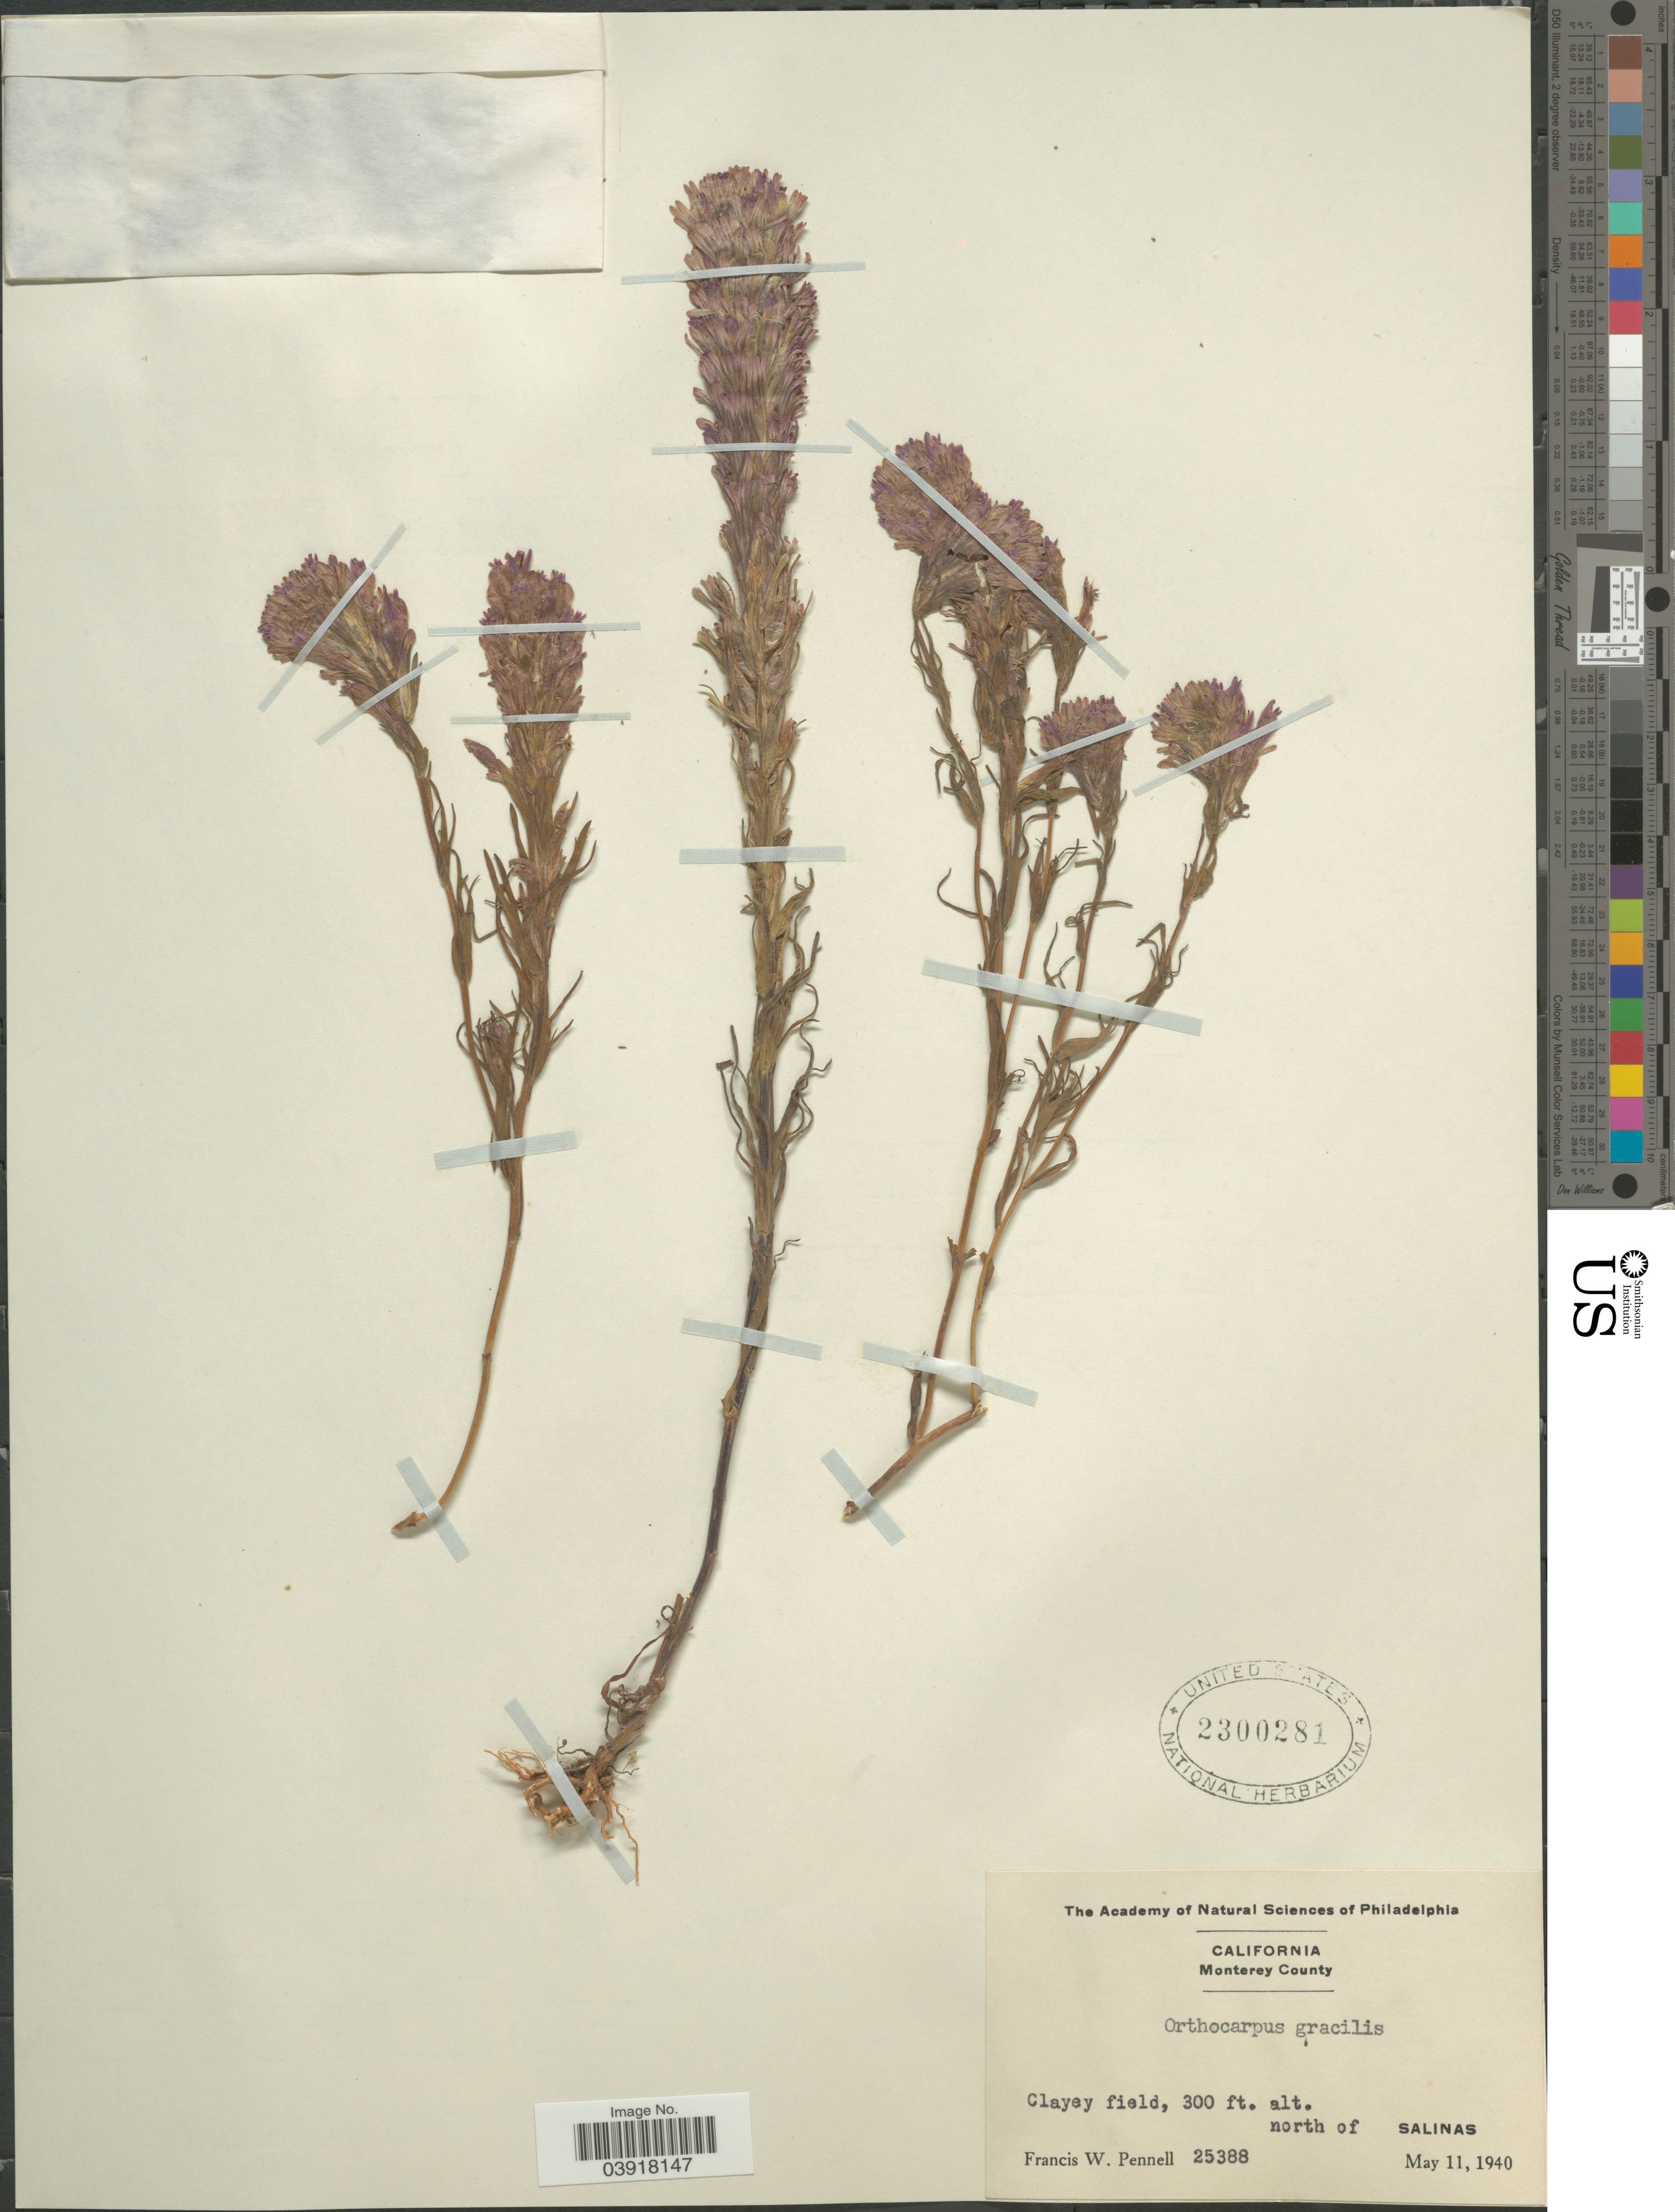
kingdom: Plantae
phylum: Tracheophyta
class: Magnoliopsida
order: Lamiales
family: Orobanchaceae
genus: Orthocarpus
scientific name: Orthocarpus sp.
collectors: F. W. Pennell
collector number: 25388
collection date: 1940-05-11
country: United States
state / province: California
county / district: Monterey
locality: Monterey County. North of Salinas.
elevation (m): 91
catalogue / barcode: US 2300281